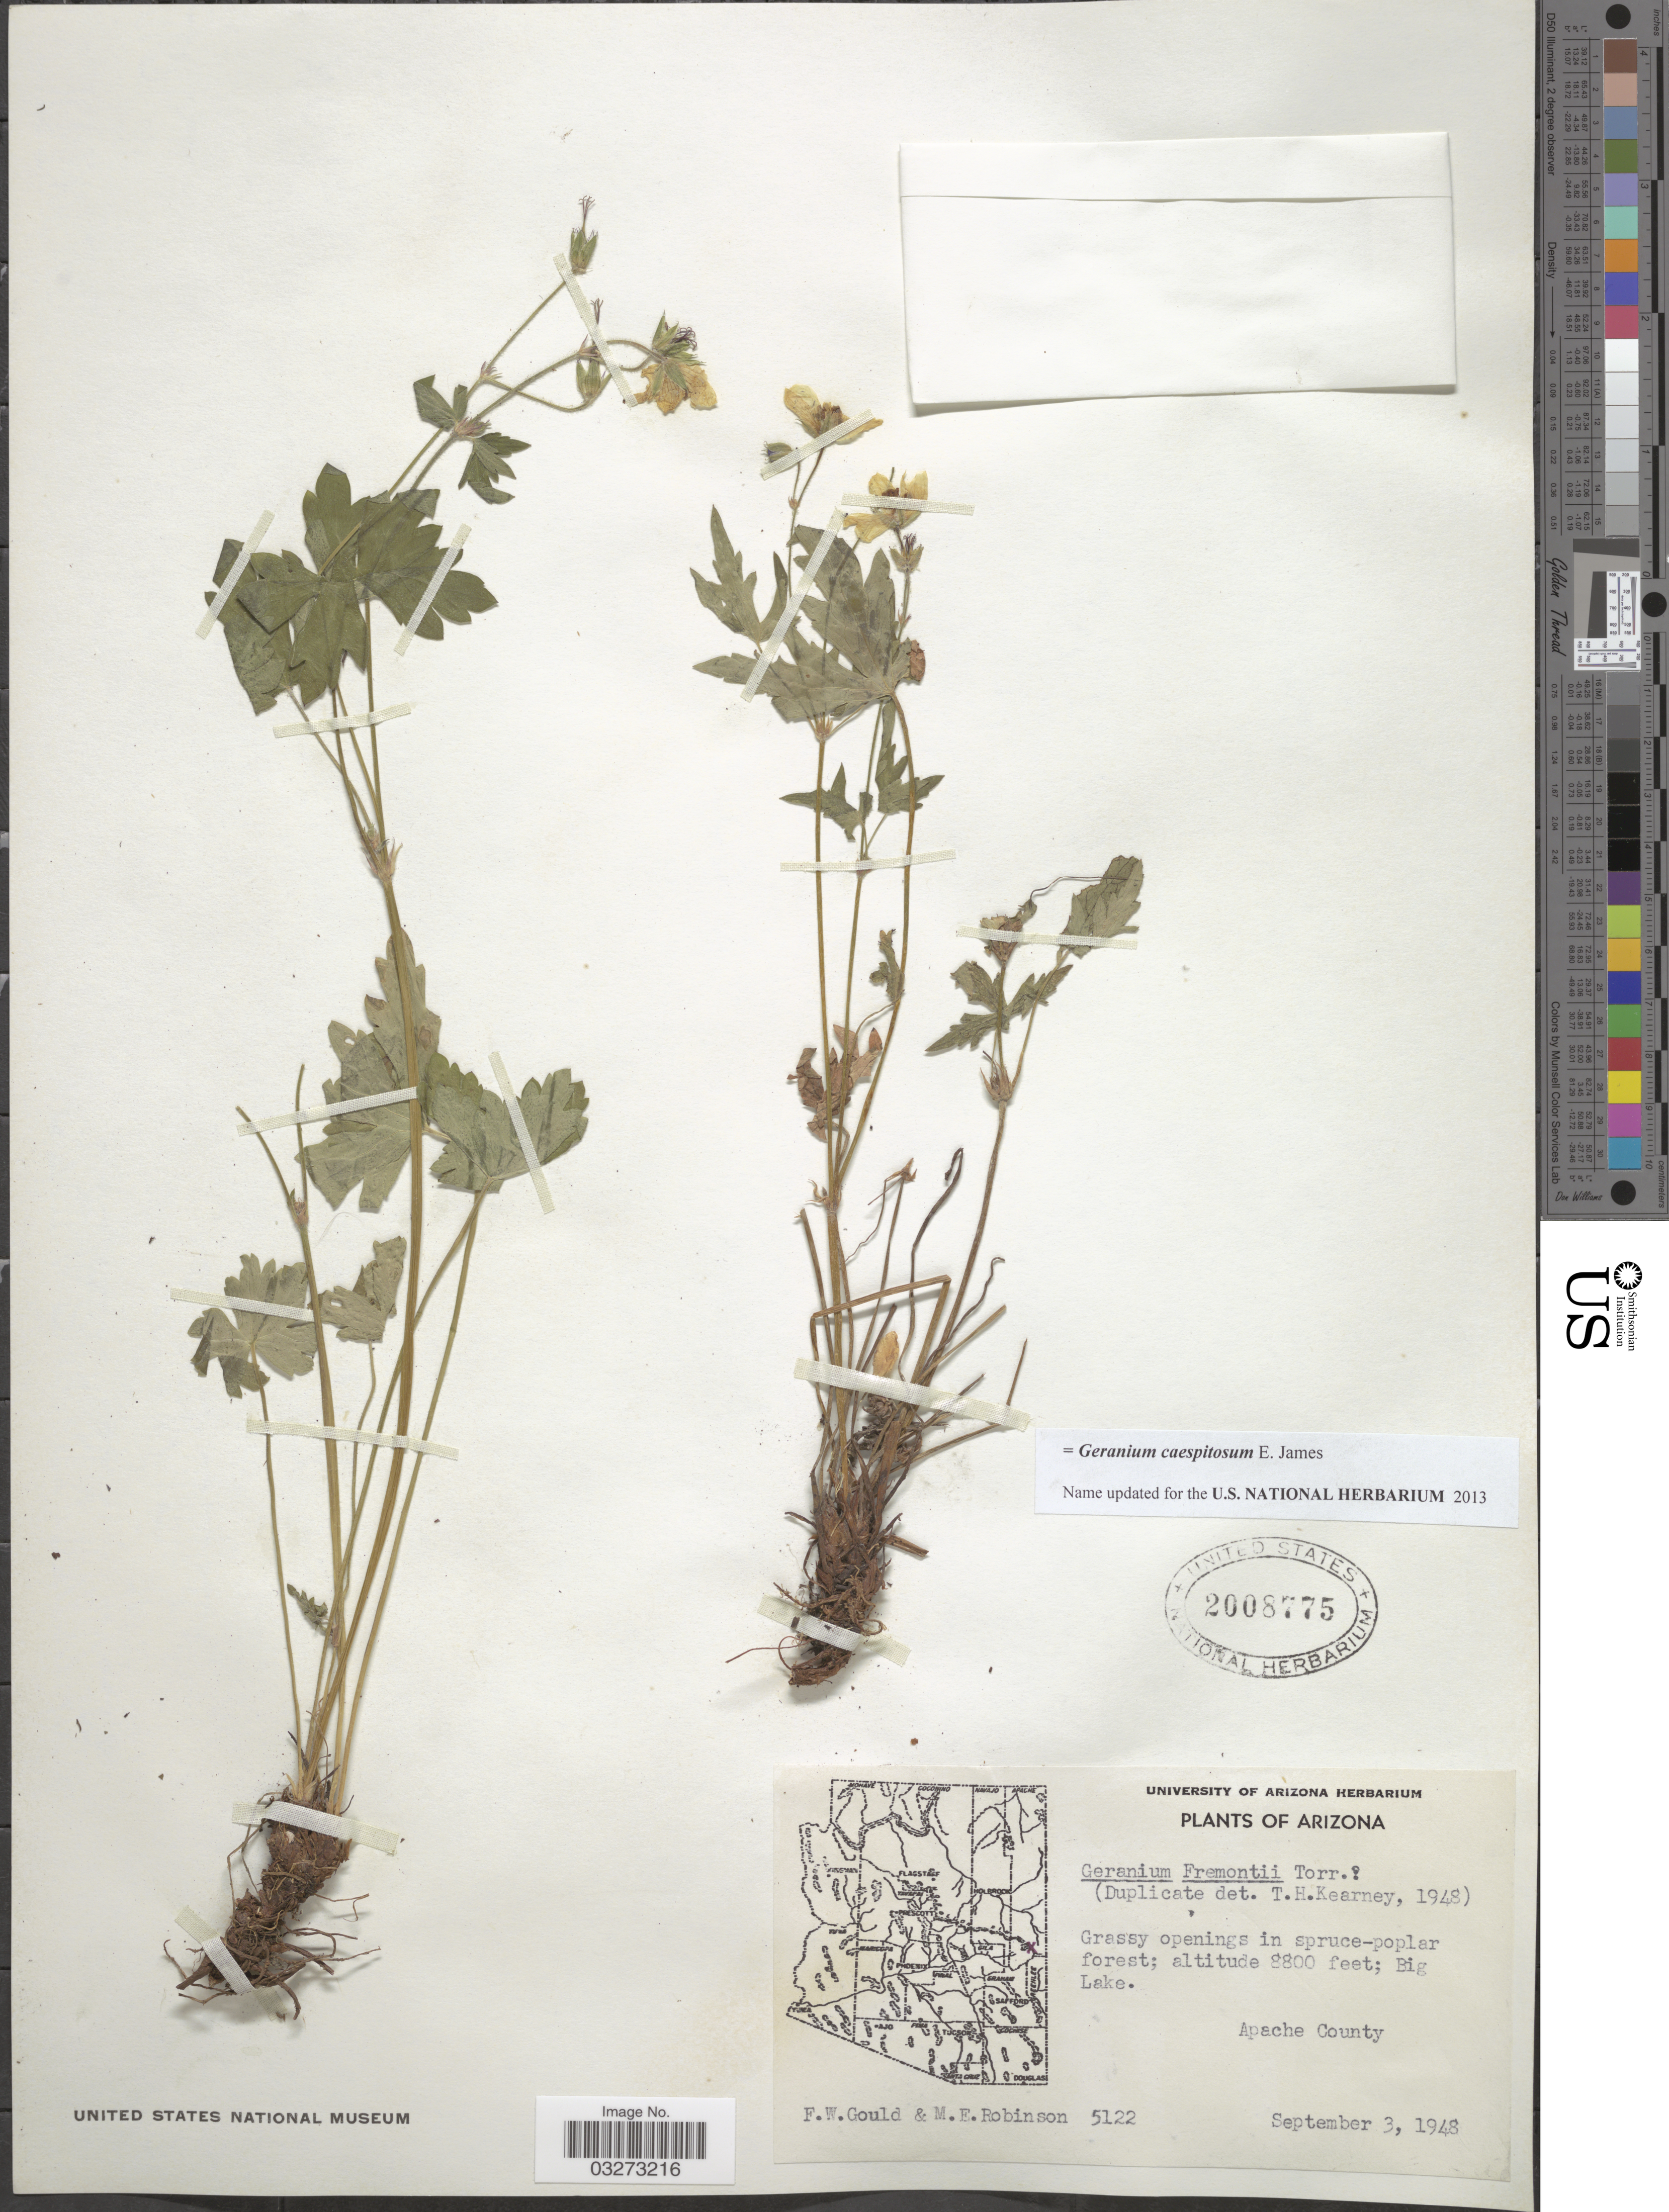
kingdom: Plantae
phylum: Tracheophyta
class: Magnoliopsida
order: Geraniales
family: Geraniaceae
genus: Geranium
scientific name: Geranium caespitosum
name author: E. James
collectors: F. W. Gould & M. E. Robinson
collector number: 5122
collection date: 1948-09-03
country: United States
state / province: Arizona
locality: Grassy opening in spruce-poplar forest; Big Lake. Apache County.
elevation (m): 2682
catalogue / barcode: US 2008775